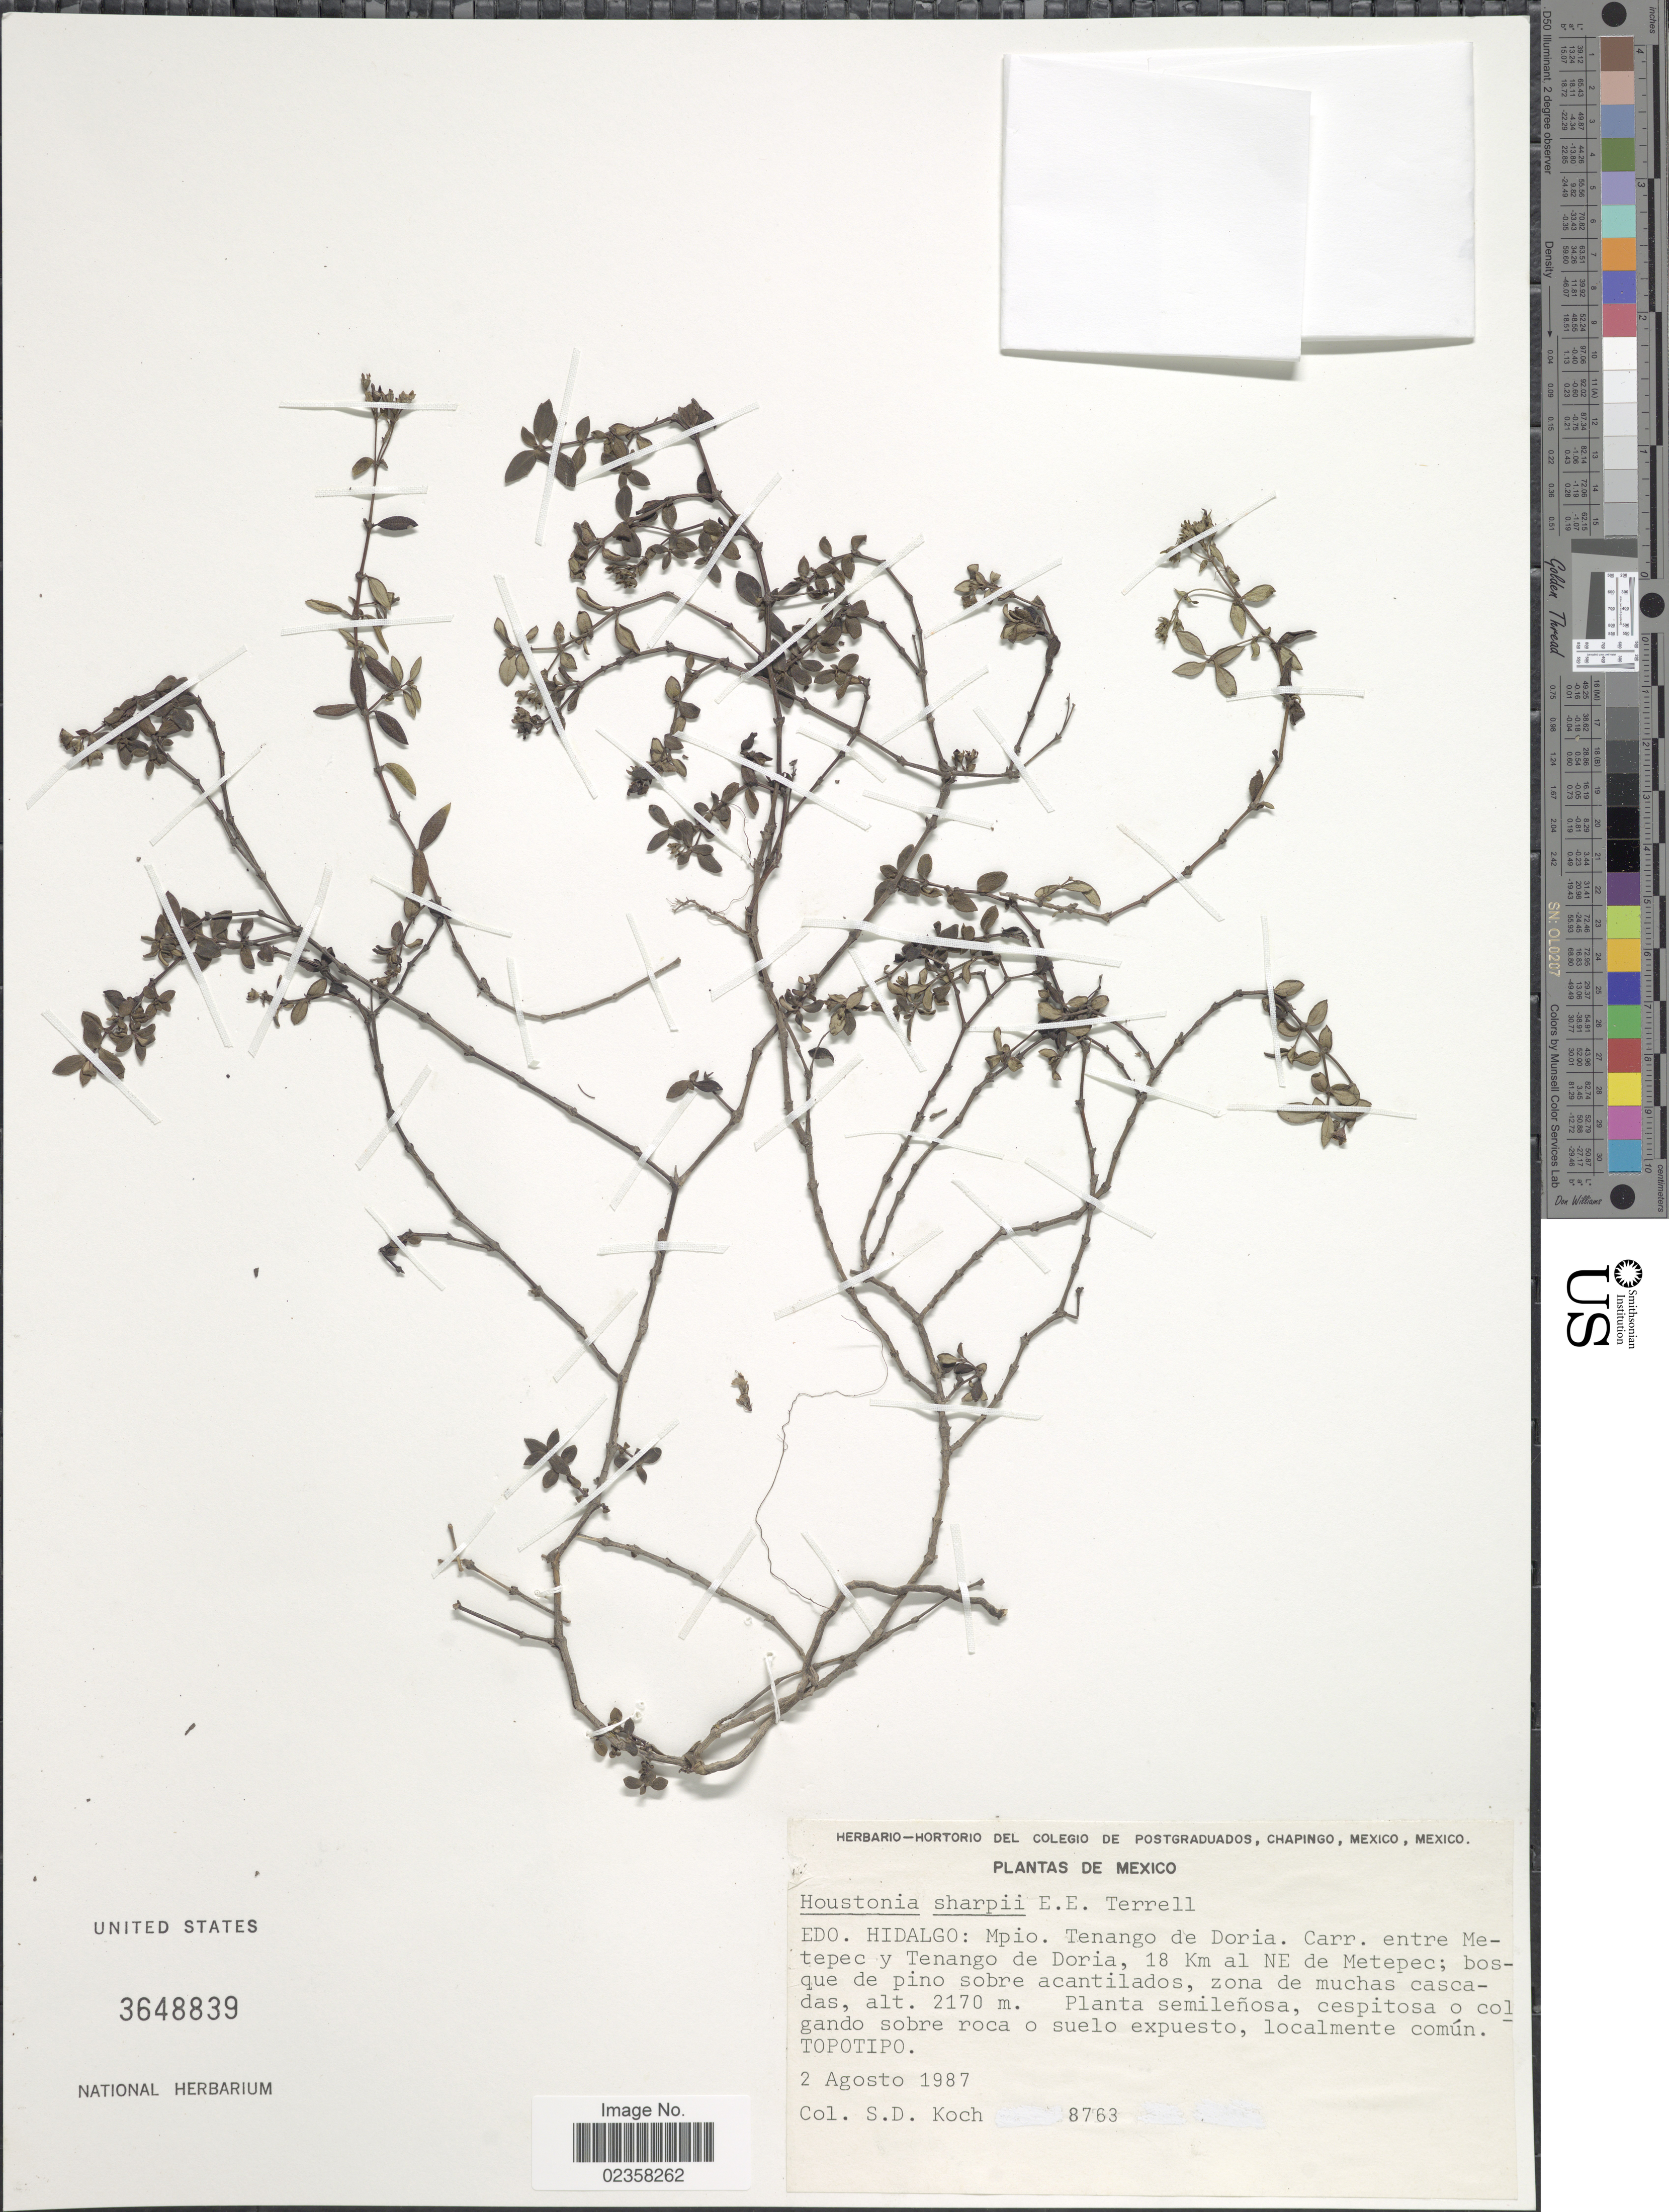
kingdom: Plantae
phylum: Tracheophyta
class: Magnoliopsida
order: Gentianales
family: Rubiaceae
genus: Houstonia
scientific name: Houstonia sharpii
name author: Terrell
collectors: S. D. Koch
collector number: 8763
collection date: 1987-08-02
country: Mexico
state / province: Hidalgo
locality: Mpio. Tenango de Doria. Carr. entre Metepec y Tenango de Doria, 18 Km al NE de Metepec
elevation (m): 2170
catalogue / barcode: US 3648839